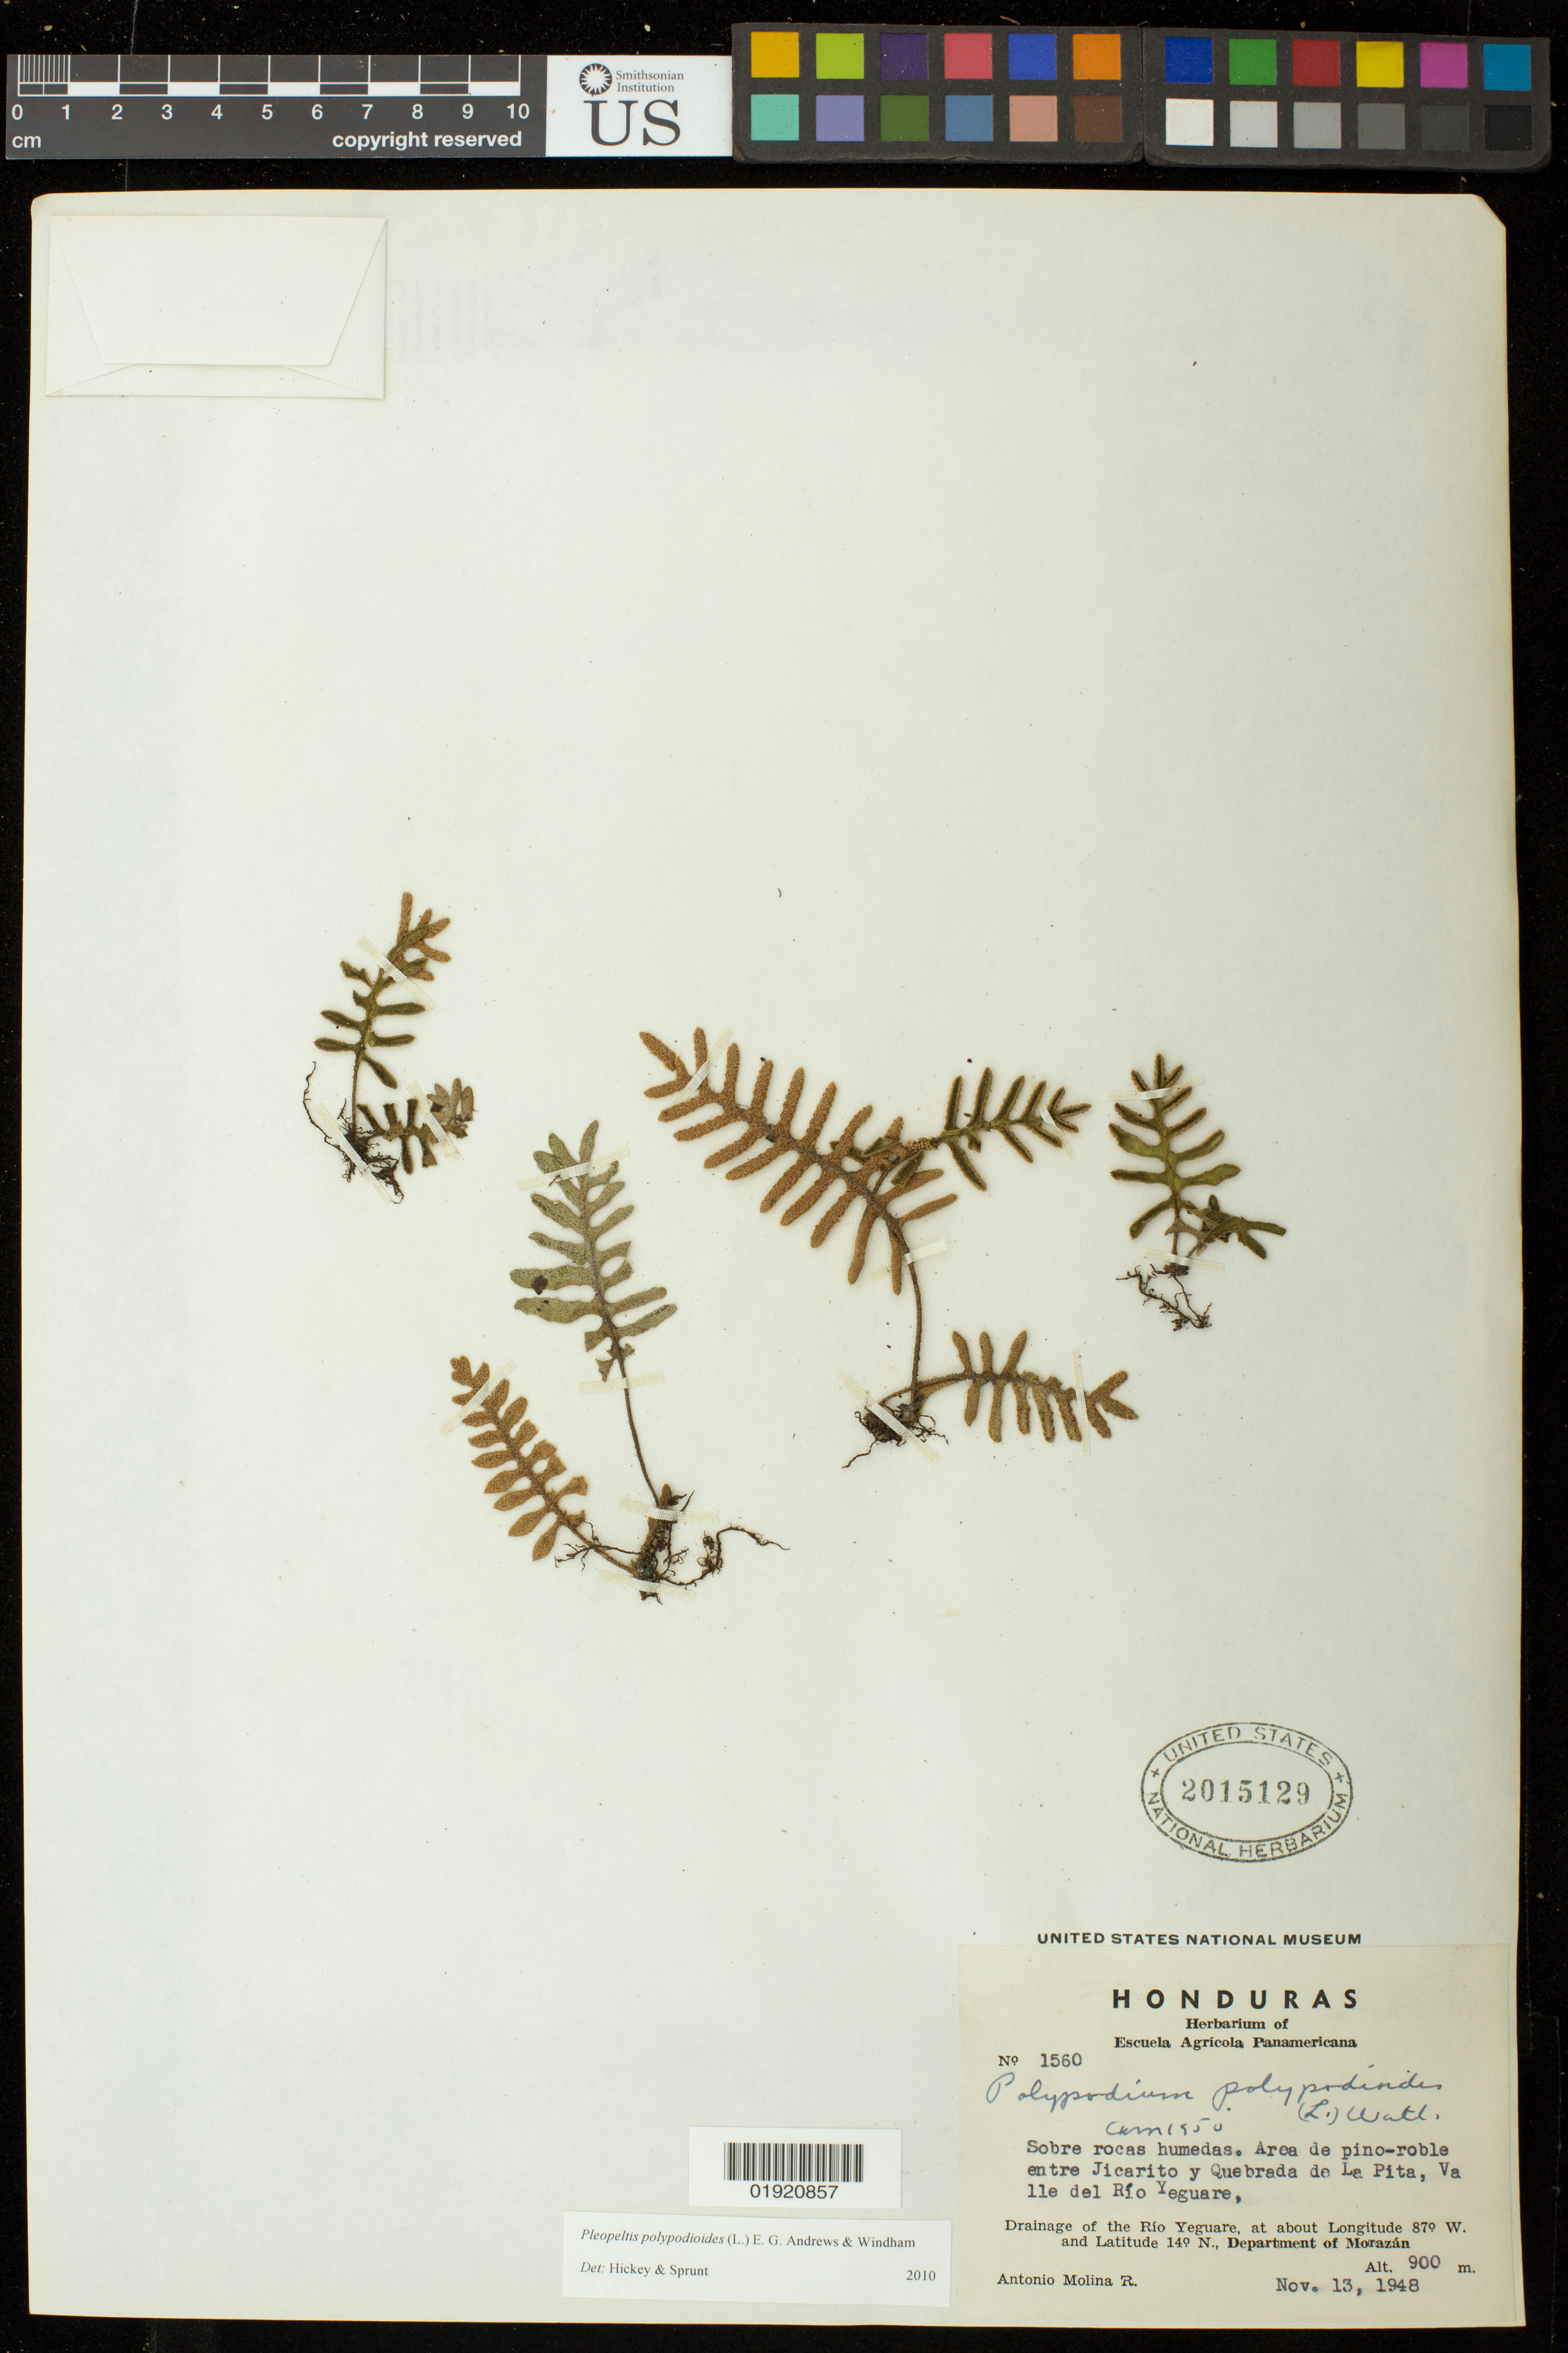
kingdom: Plantae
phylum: Tracheophyta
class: Polypodiopsida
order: Polypodiales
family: Polypodiaceae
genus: Pleopeltis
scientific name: Pleopeltis polypodioides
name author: (L.) E.G. Andrews & Windham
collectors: A. Molina R.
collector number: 1560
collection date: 1948-11-13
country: Honduras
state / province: Fco. Morazán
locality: Honduras. Department of Morazan. Drainage of the Rio Yeguare. Area de pino-roble entre Jicarito y Quebrada de La Pita, Valle del Rio Yeguare.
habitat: Sobre rocas humedas. Area de pino-roble.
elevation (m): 900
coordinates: about latitude 14N, about longitude 87W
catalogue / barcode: US 2015129